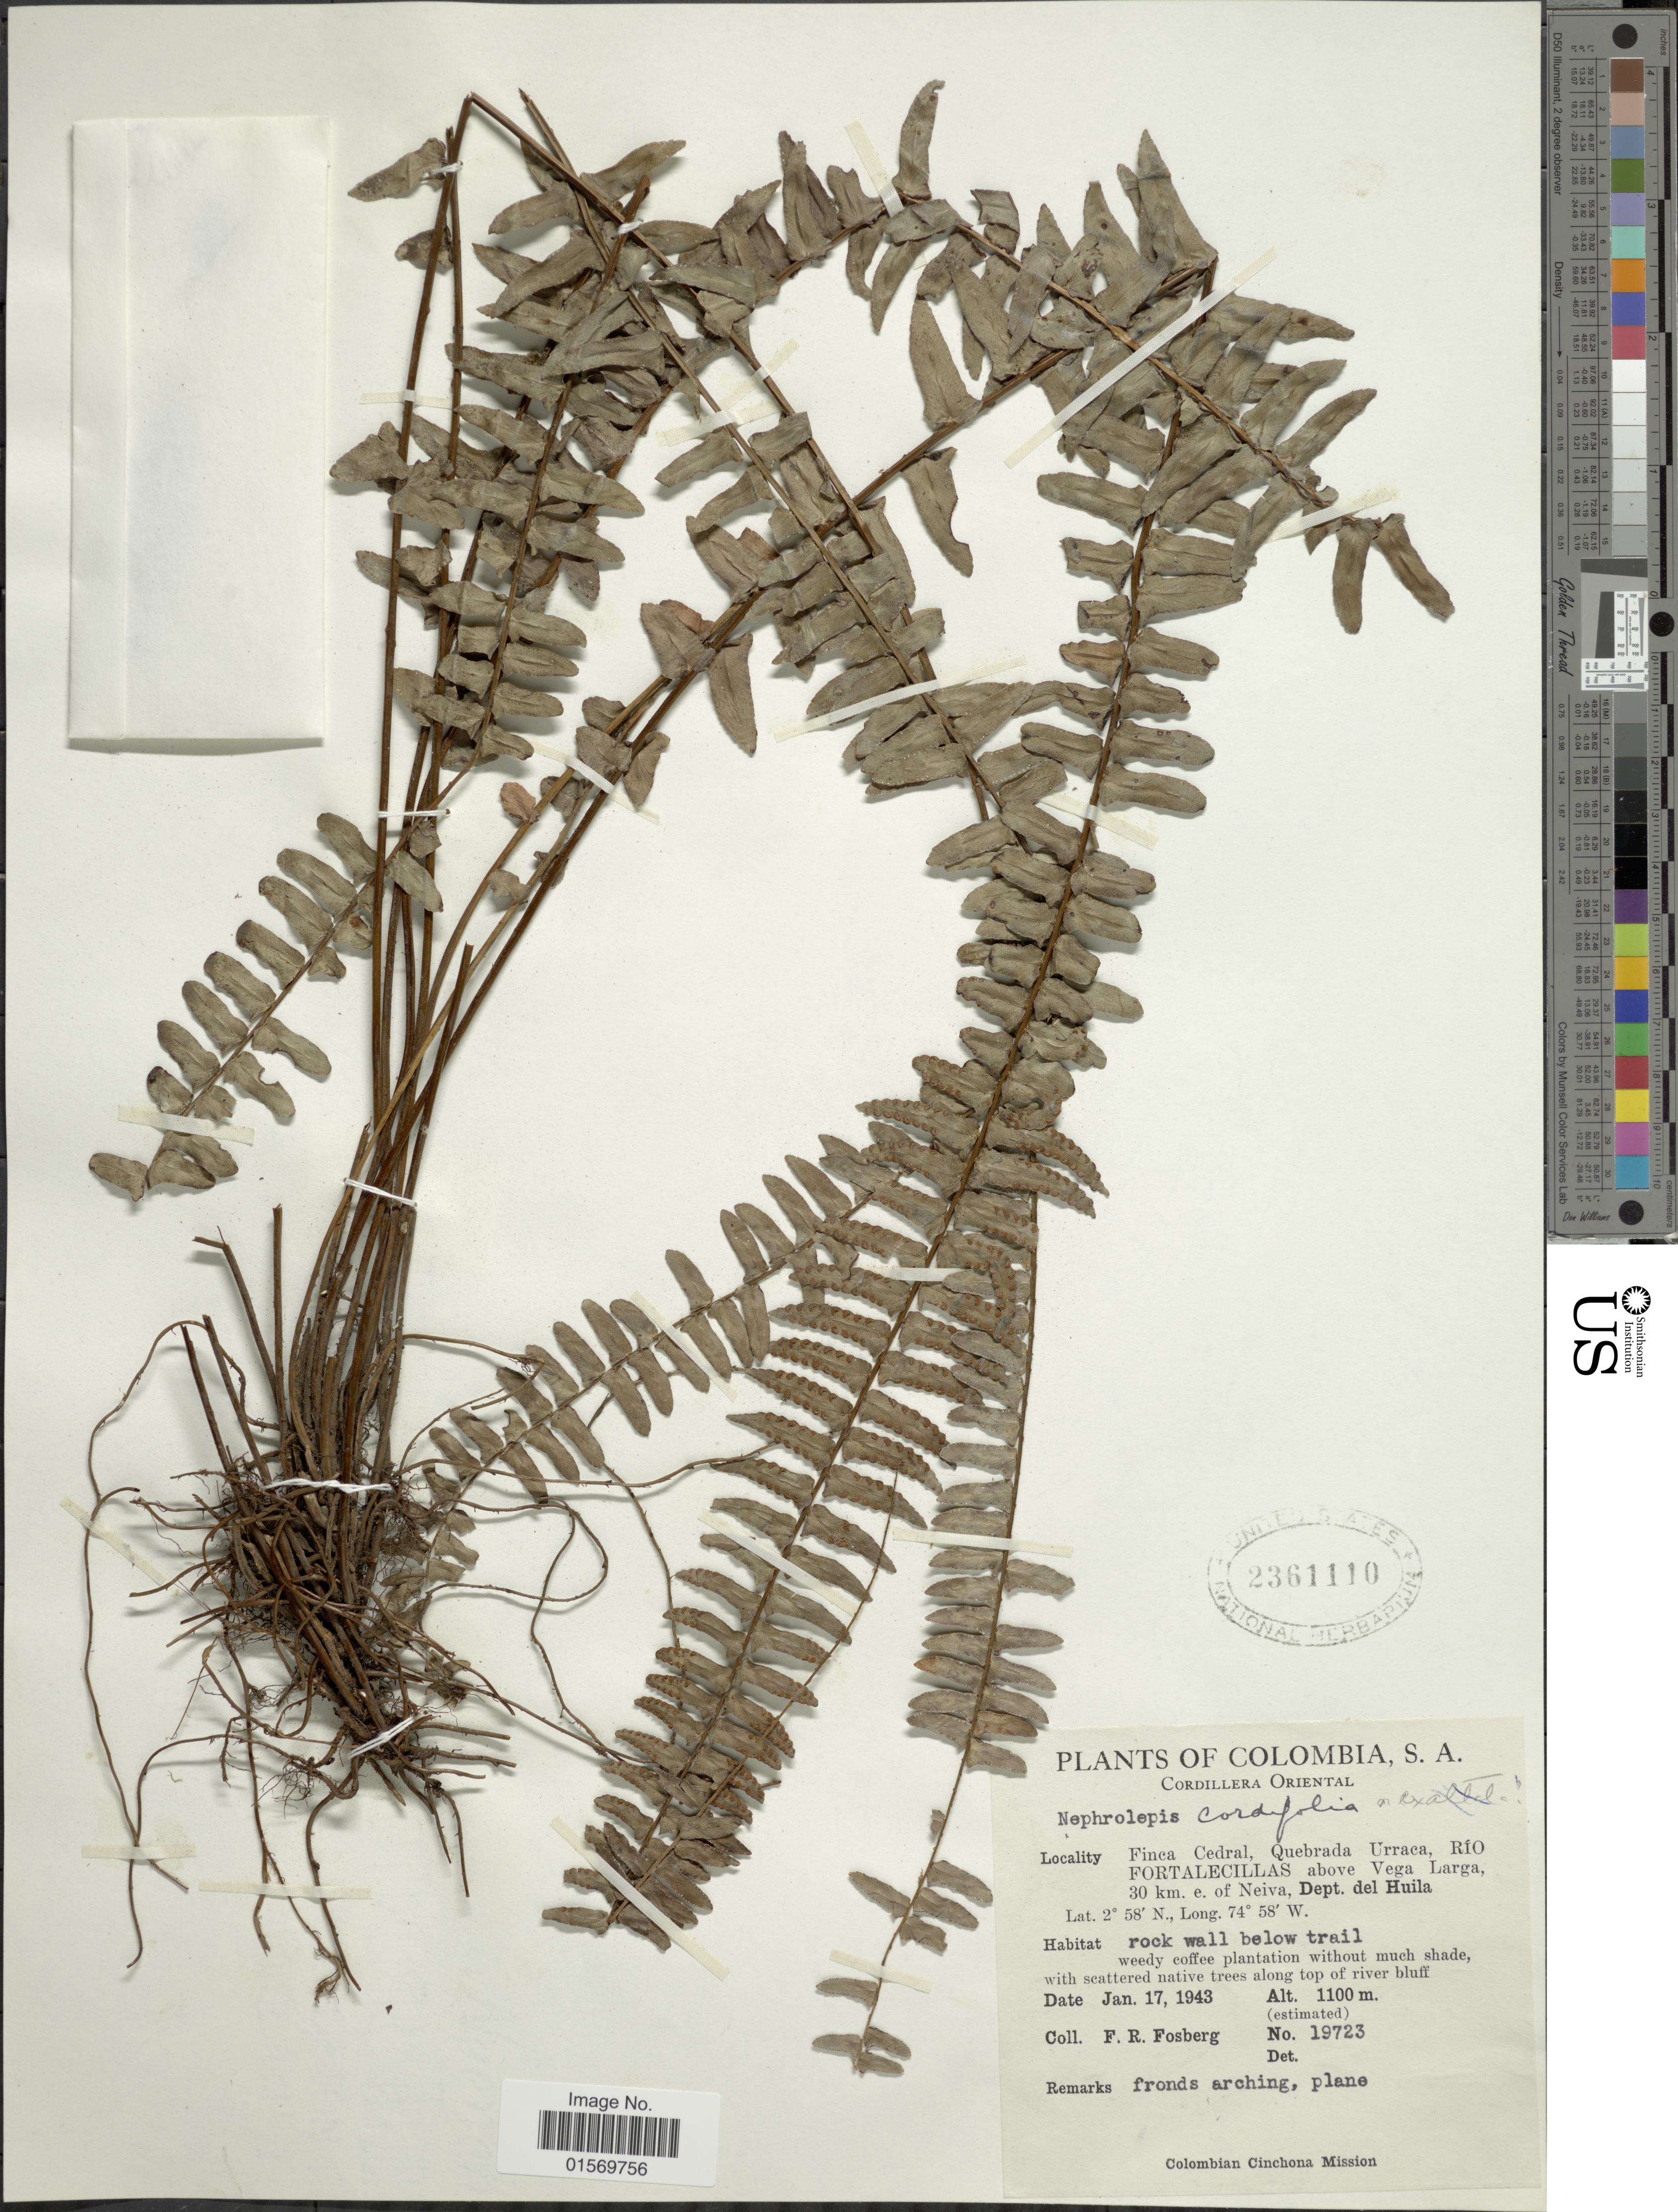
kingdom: Plantae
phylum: Tracheophyta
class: Polypodiopsida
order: Polypodiales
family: Nephrolepidaceae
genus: Nephrolepis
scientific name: Nephrolepis cordifolia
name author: (L.) C. Presl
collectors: F. R. Fosberg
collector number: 19723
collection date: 1943-01-17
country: Colombia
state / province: Huila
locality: S.A. Cordillera Oriental, Finea Cedral, Quebrada Urraca, RIO FORTALECILLAS above Vega Larga, 30 km. e. of Neiva.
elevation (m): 1100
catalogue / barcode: US 2361110